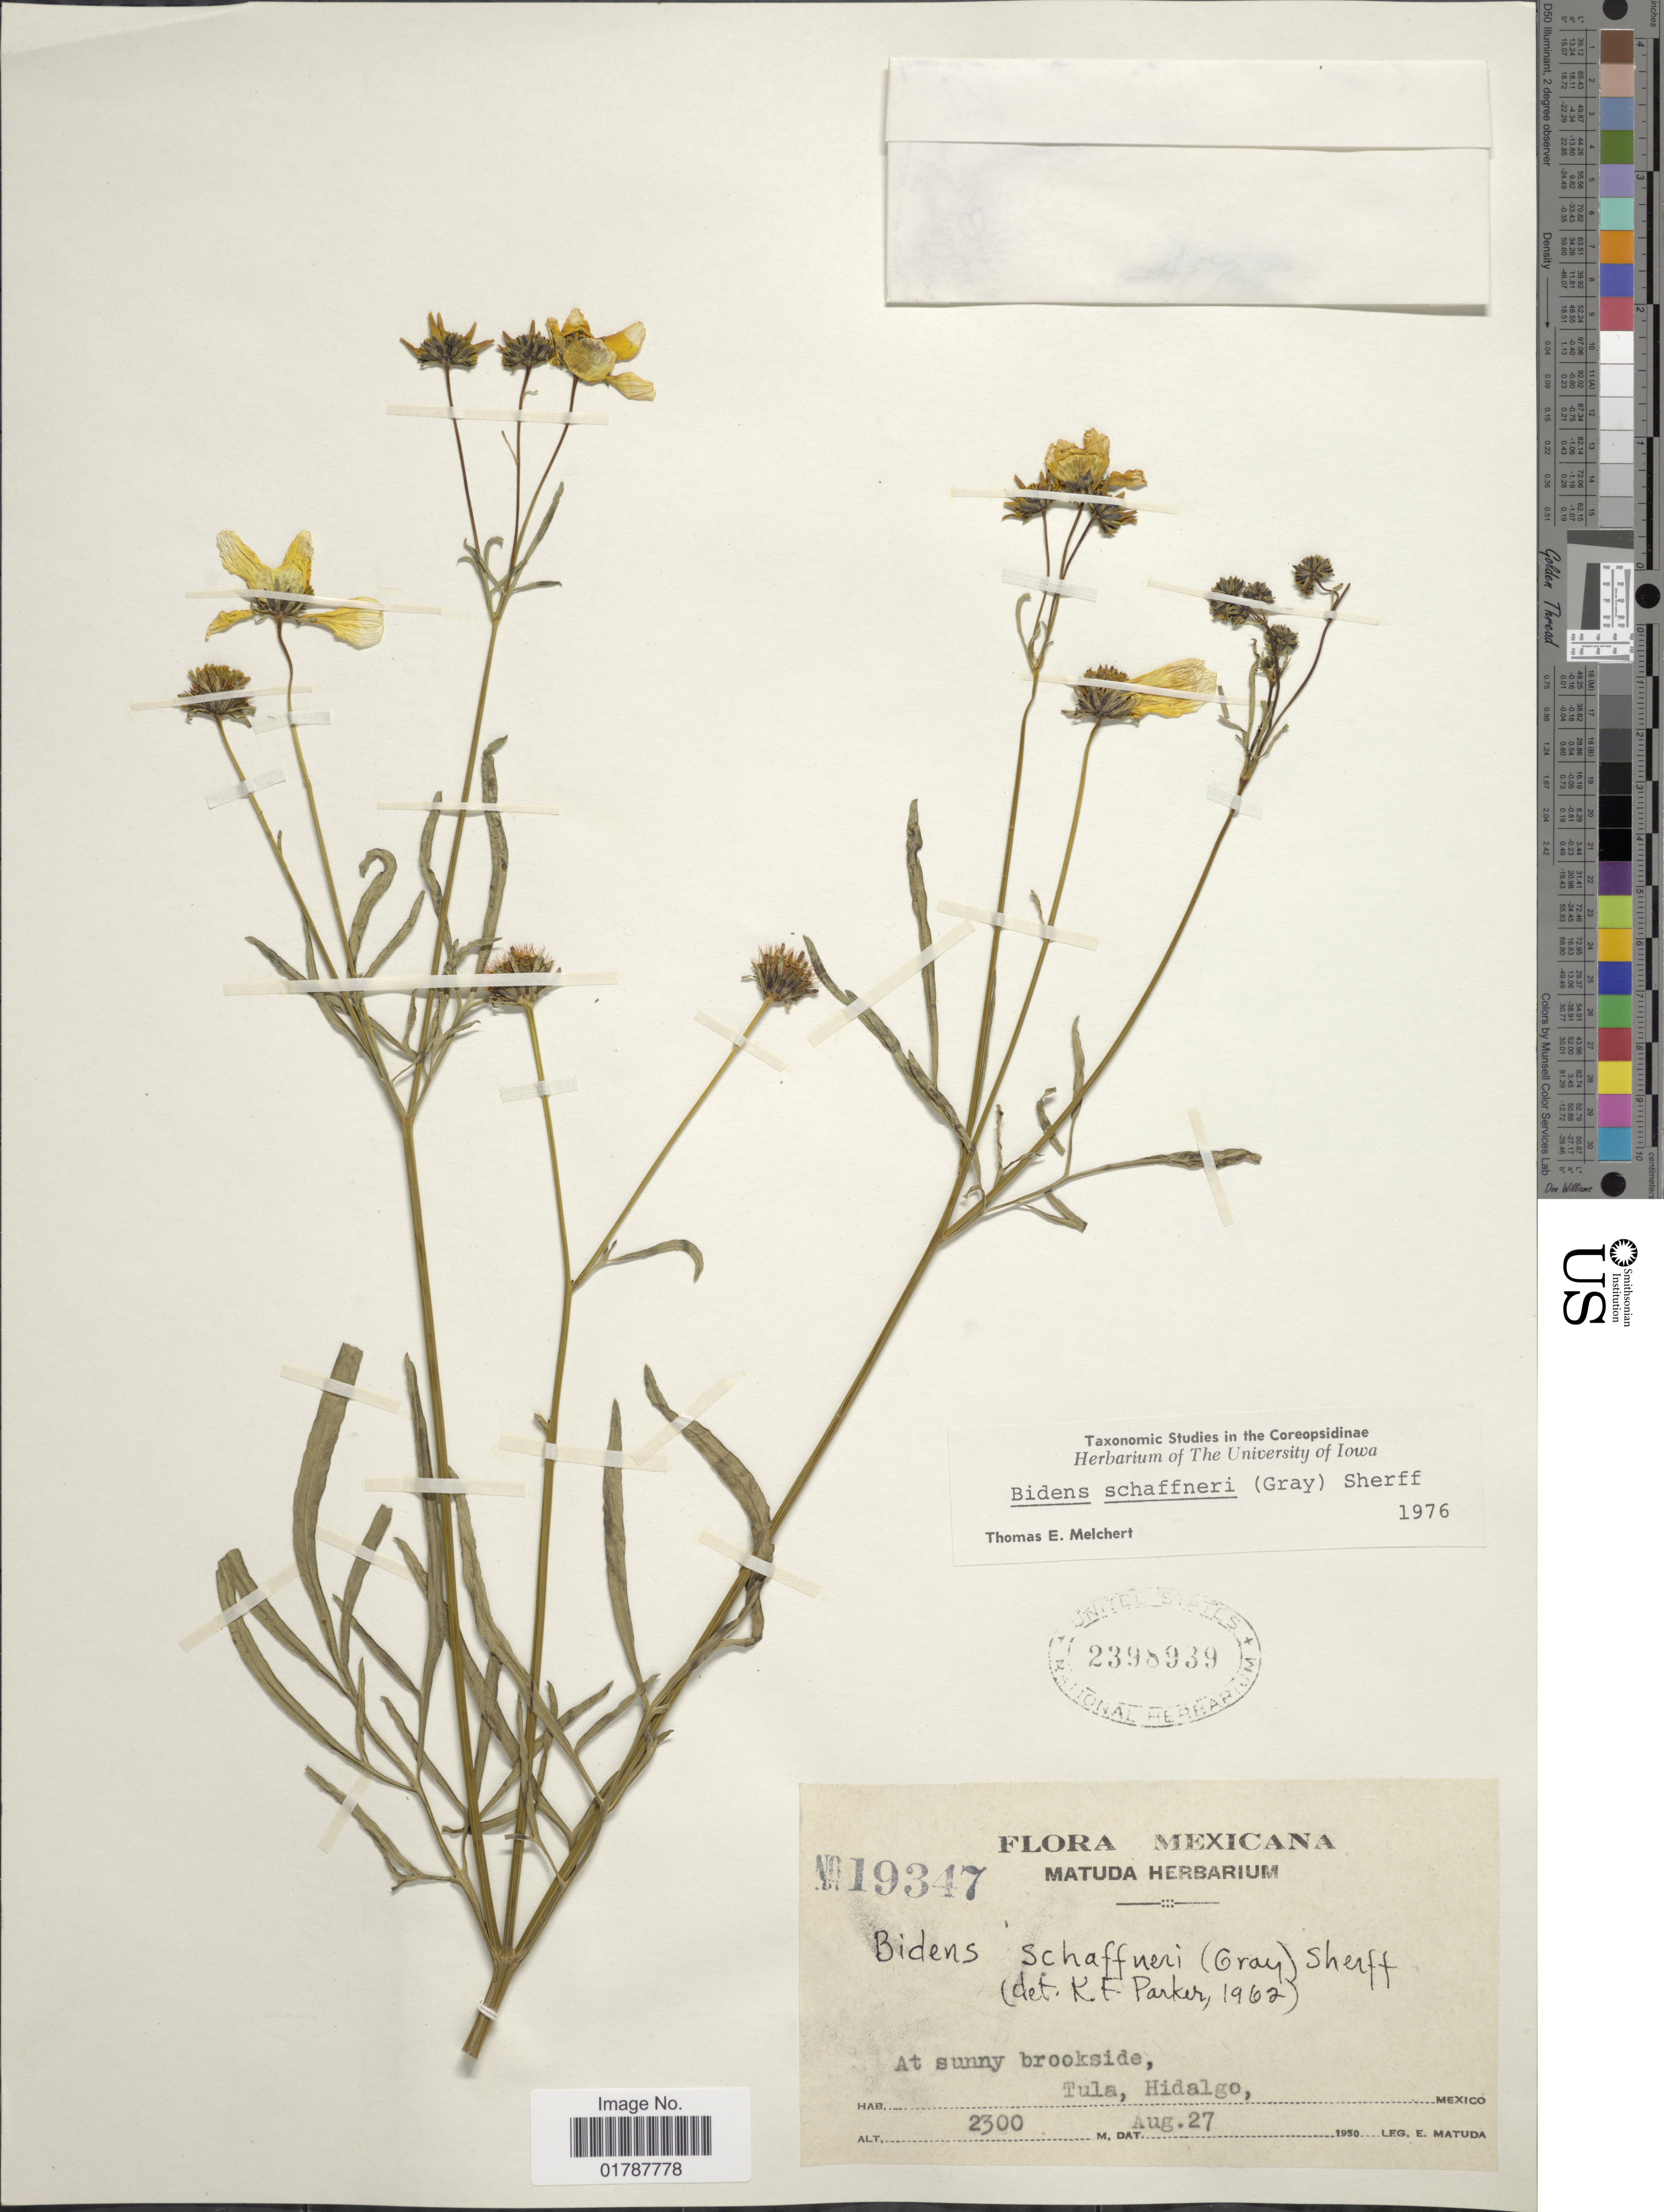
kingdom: Plantae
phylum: Tracheophyta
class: Magnoliopsida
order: Asterales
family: Asteraceae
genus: Bidens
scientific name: Bidens schaffneri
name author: (A. Gray) Sherff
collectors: E. Matuda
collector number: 19347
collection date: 1950-08-27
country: Mexico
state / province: Hidalgo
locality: At sunny brookside, Tula, Hidalgo, Mexico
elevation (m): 2300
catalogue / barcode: US 2398939